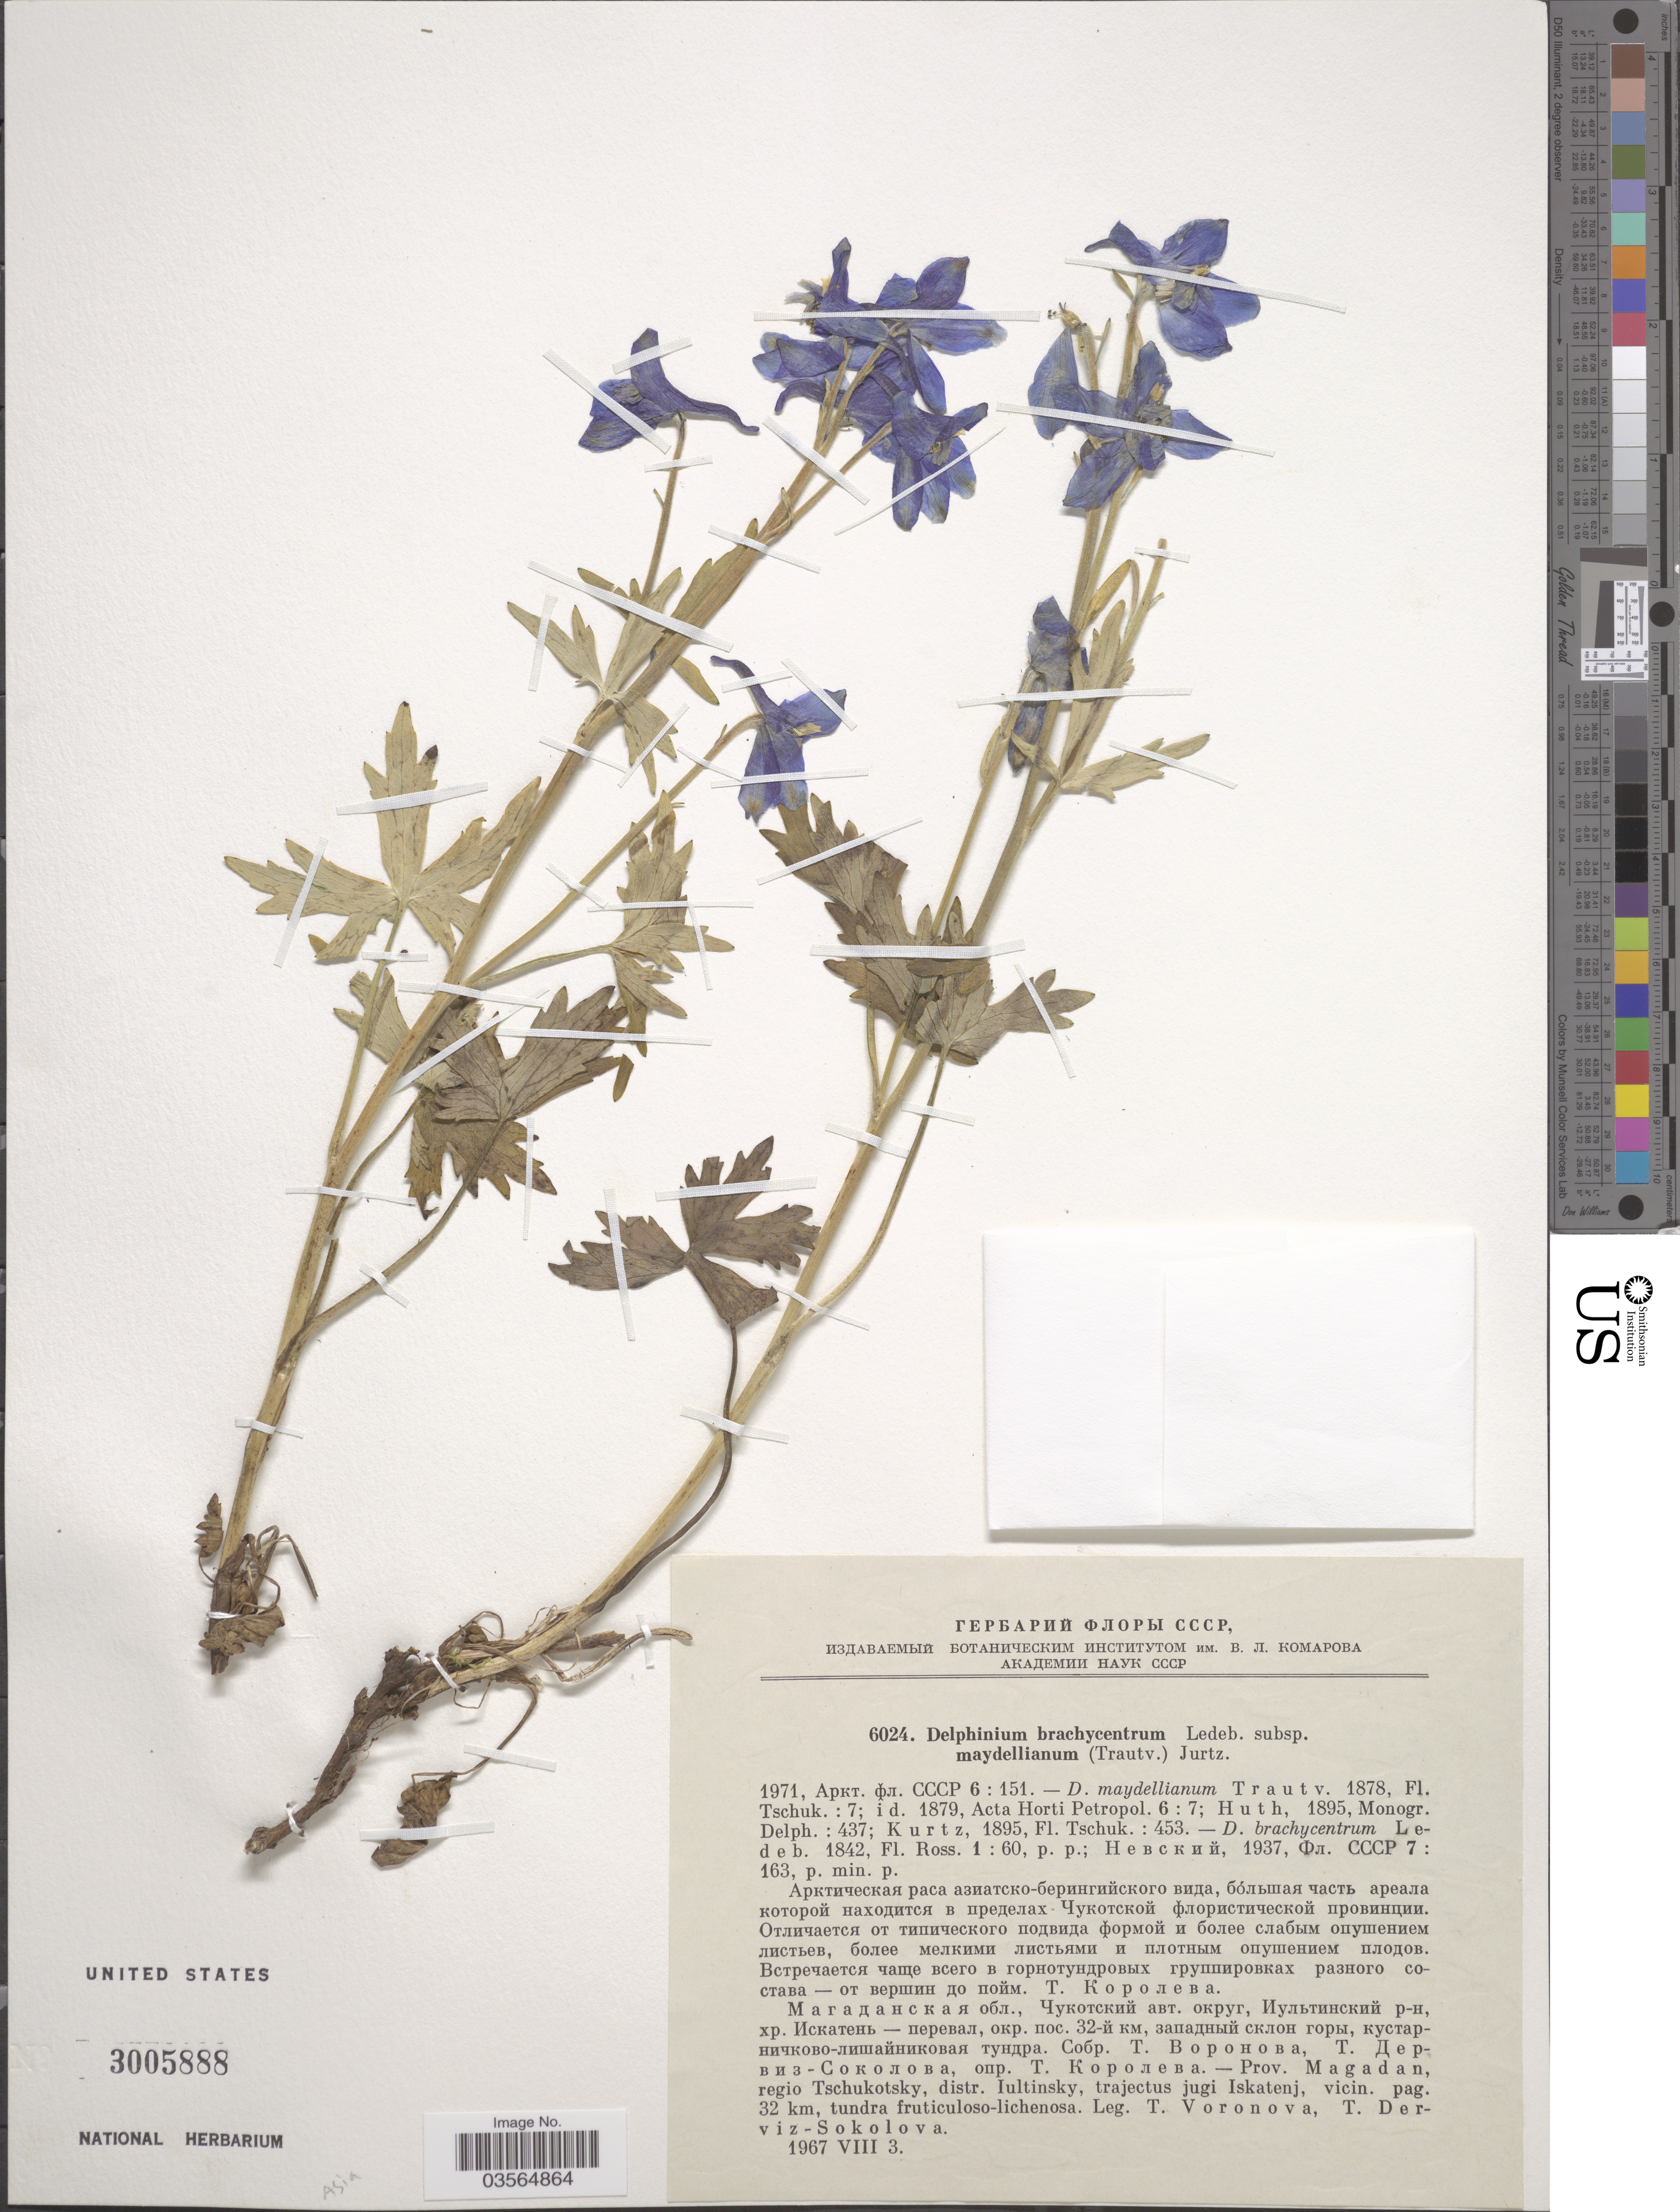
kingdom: Plantae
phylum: Tracheophyta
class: Magnoliopsida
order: Ranunculales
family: Ranunculaceae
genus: Delphinium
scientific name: Delphinium brachycentrum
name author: Ledeb.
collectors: T. Voronova & T. Derviz-Sokolova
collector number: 6024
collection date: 1967-08-03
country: Russian Federation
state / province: Magadan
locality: Regio Tschukotsky, distr. Iultinsky, trajectus jugi Iskatenj, vicin. pag. 32 km, tundra fruticuloso-lichenosa.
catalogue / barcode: US 3005888